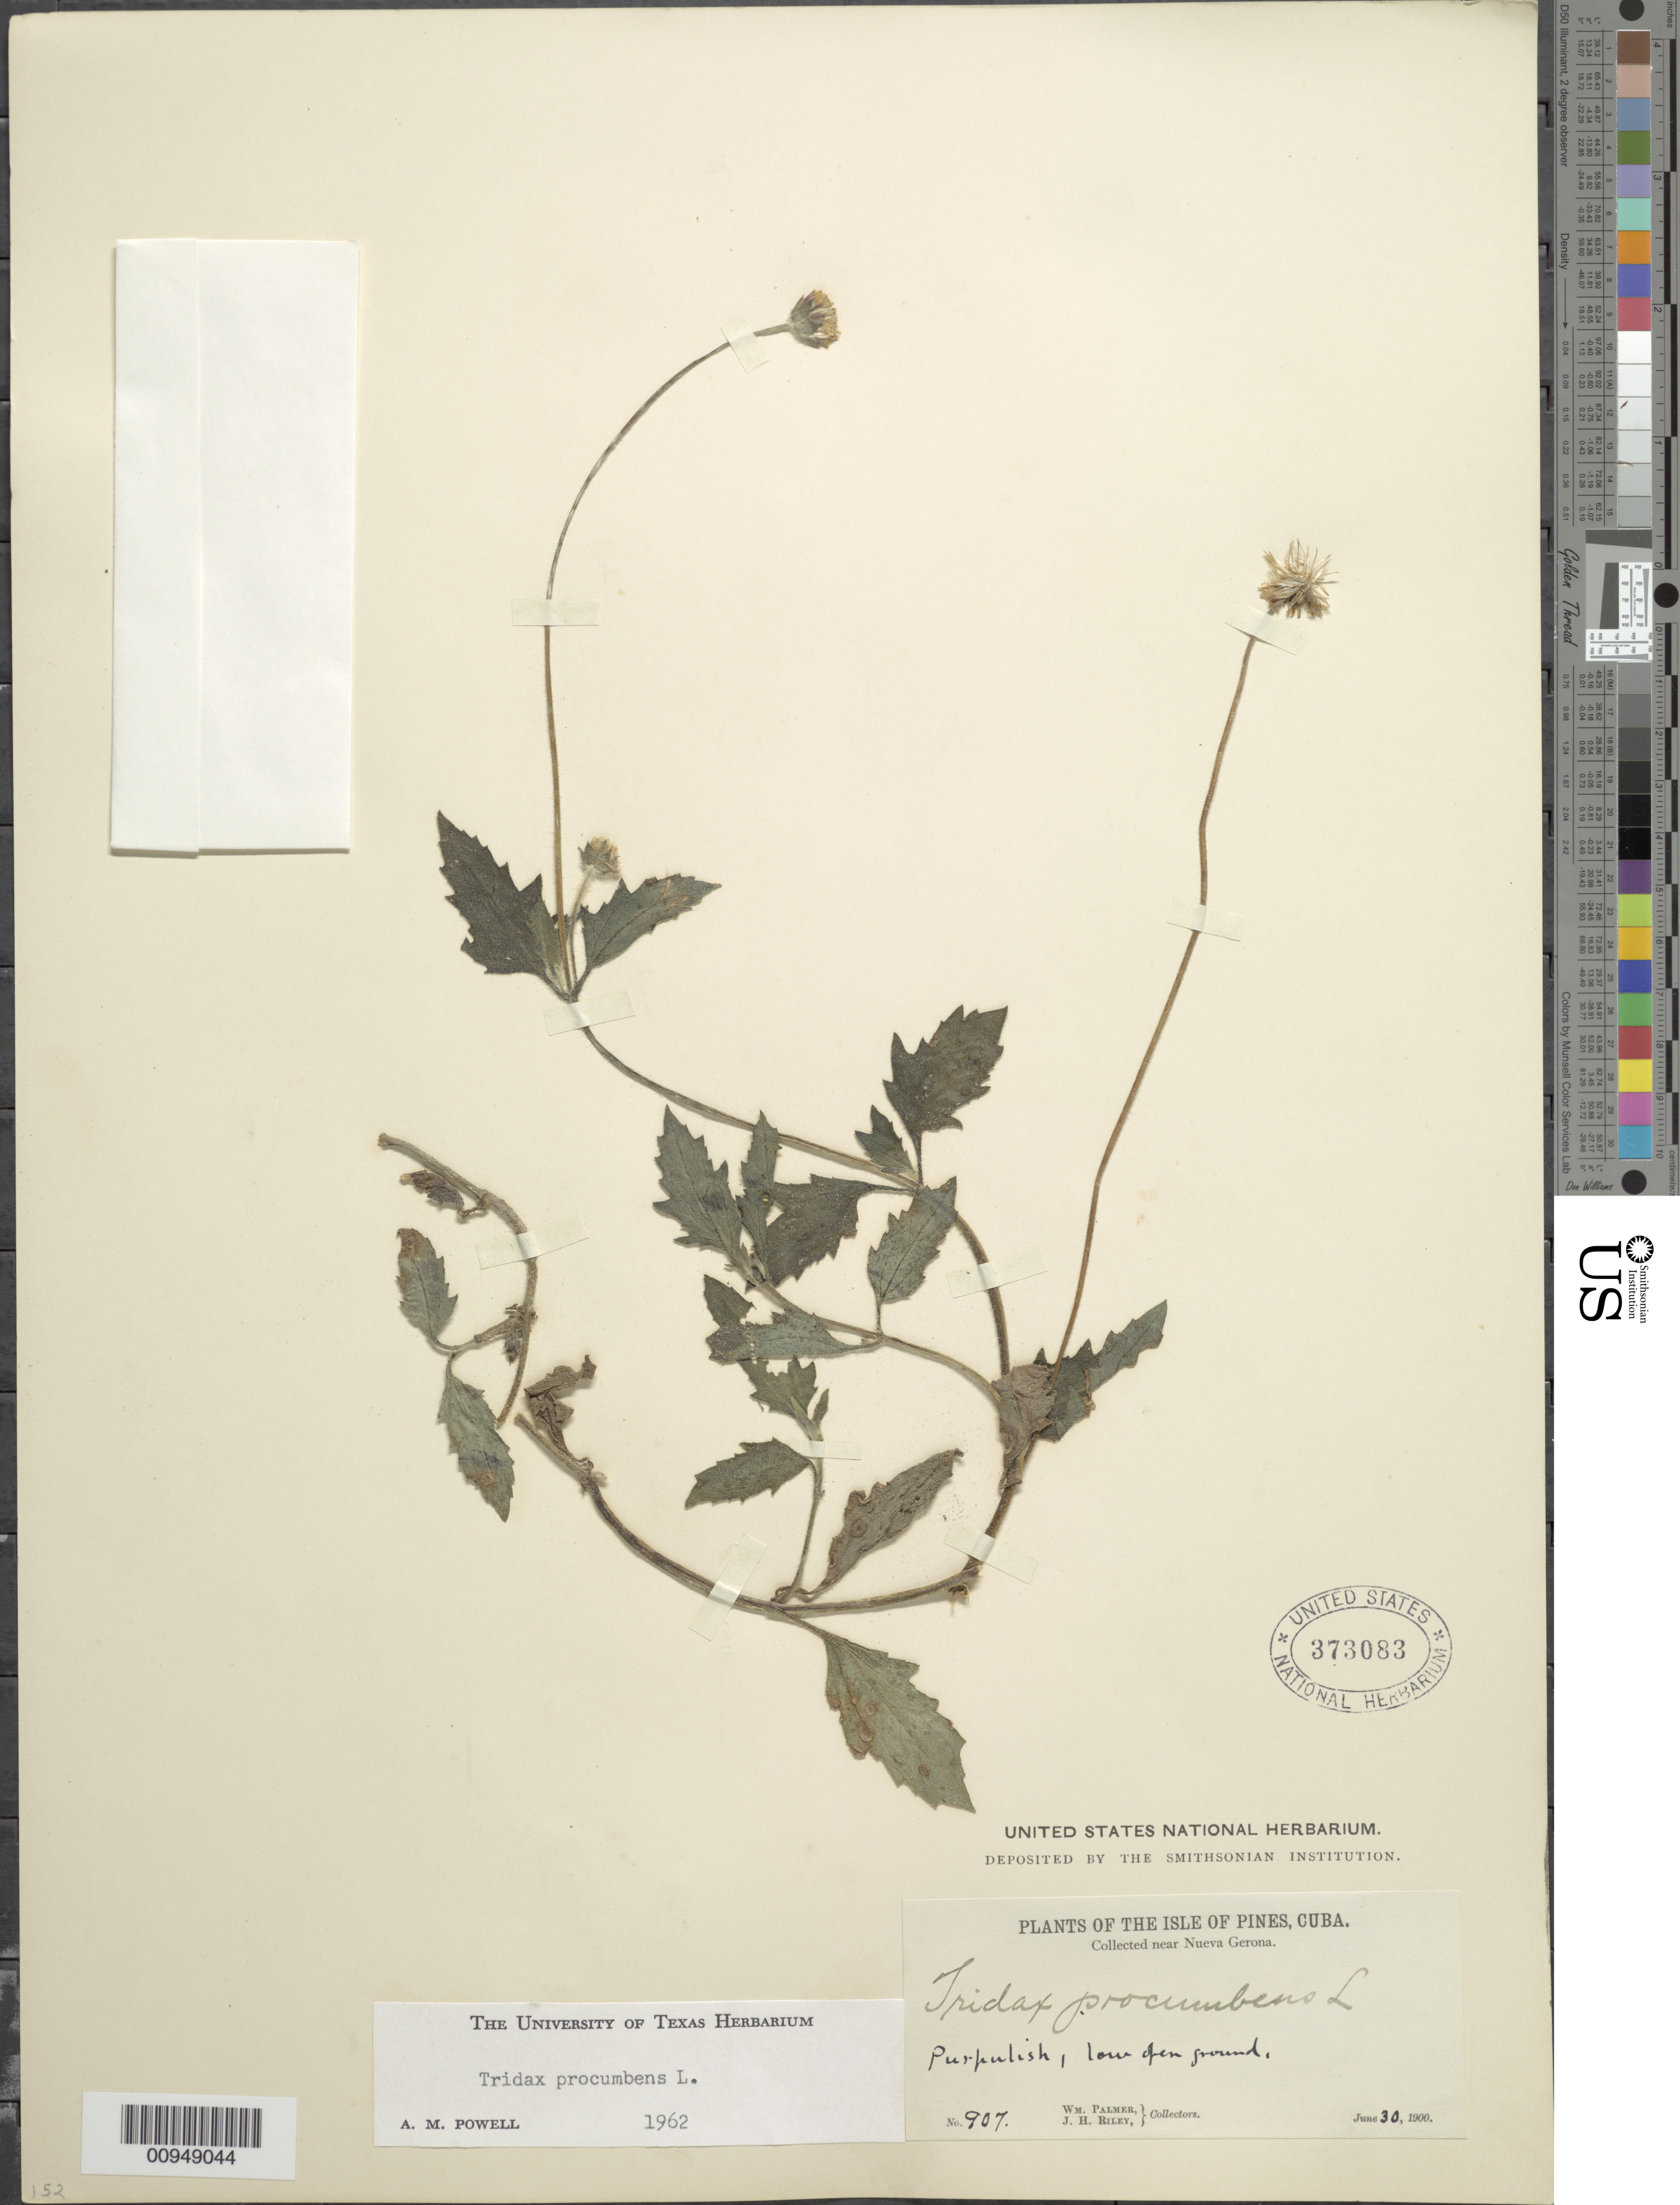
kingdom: Plantae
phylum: Tracheophyta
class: Magnoliopsida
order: Asterales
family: Asteraceae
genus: Tridax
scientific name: Tridax procumbens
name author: L.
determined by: Powell, A. M.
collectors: W. Palmer & J. H. Riley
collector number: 907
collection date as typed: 30 Jun 1900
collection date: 1900-06-30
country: Cuba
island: Isla de la Juventud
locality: Open ground near Nueva Gerona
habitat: Low open ground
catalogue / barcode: US 373083